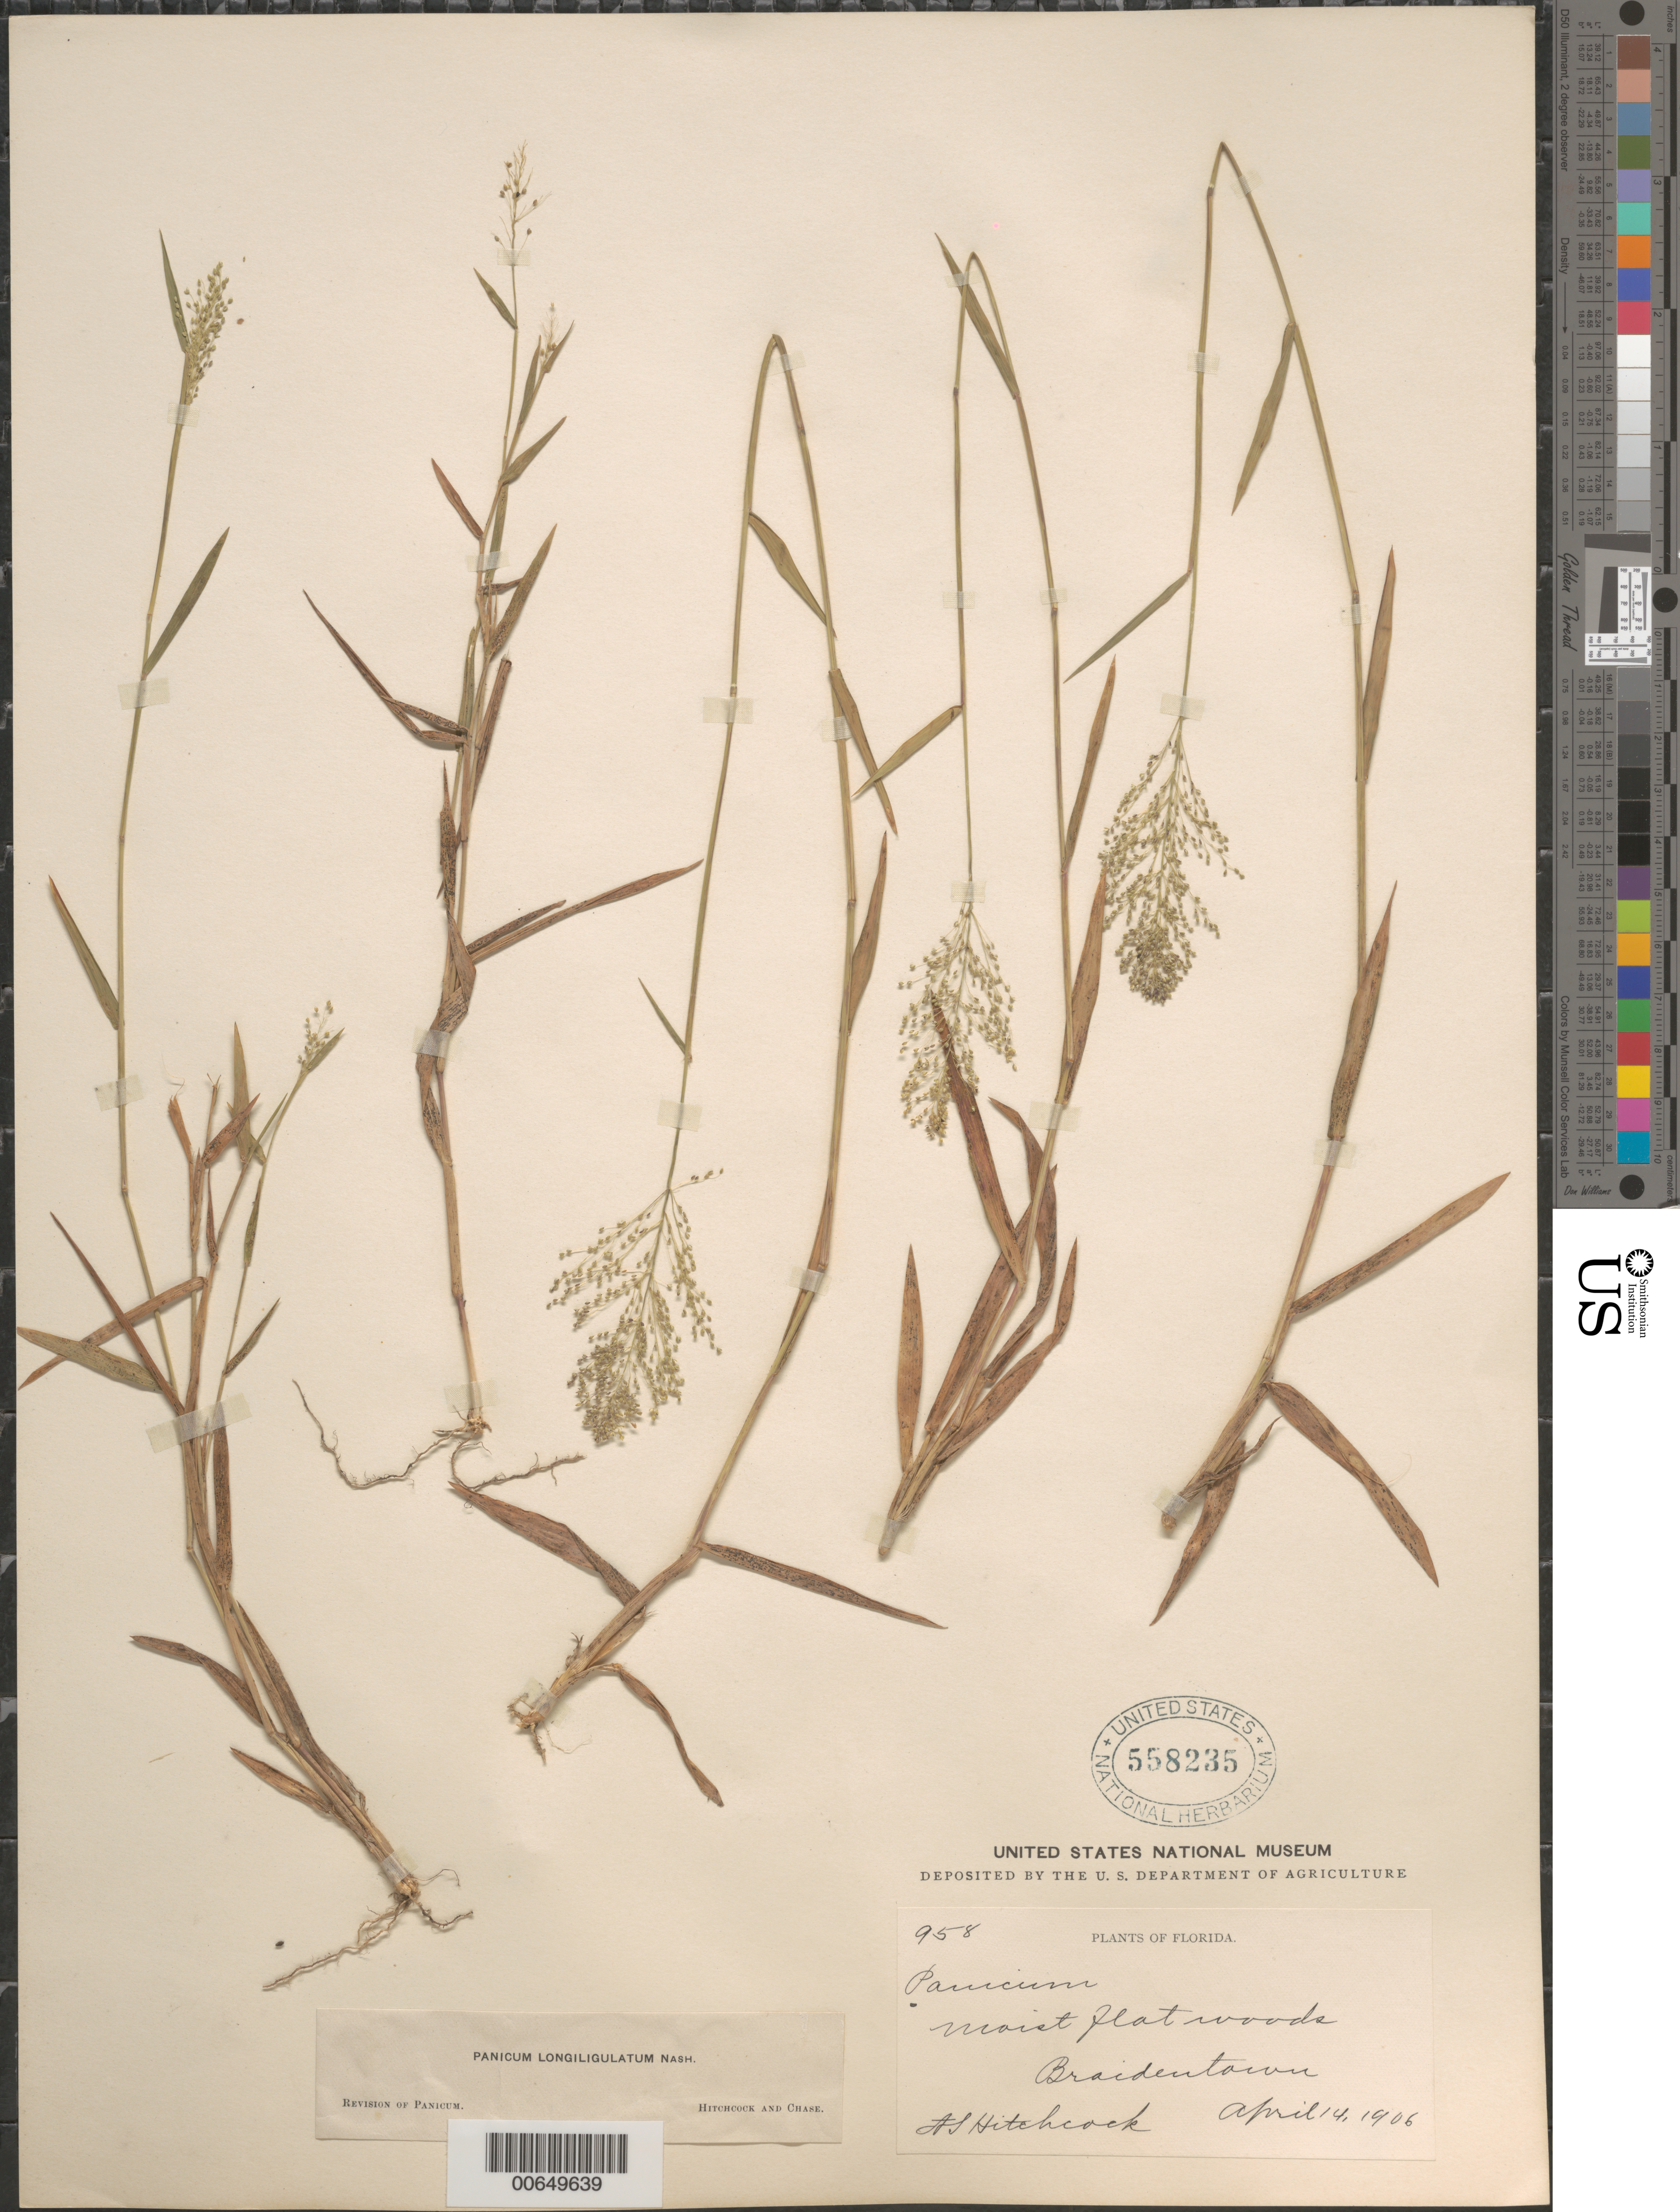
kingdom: Plantae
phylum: Tracheophyta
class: Liliopsida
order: Poales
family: Poaceae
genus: Dichanthelium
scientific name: Dichanthelium leucothrix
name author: (Nash) Freckmann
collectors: A. S. Hitchcock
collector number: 958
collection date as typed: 14 Apr 1906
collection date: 1906-04-14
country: United States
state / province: Florida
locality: Braidentown.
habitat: Moist flatwoods.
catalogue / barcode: US 558235